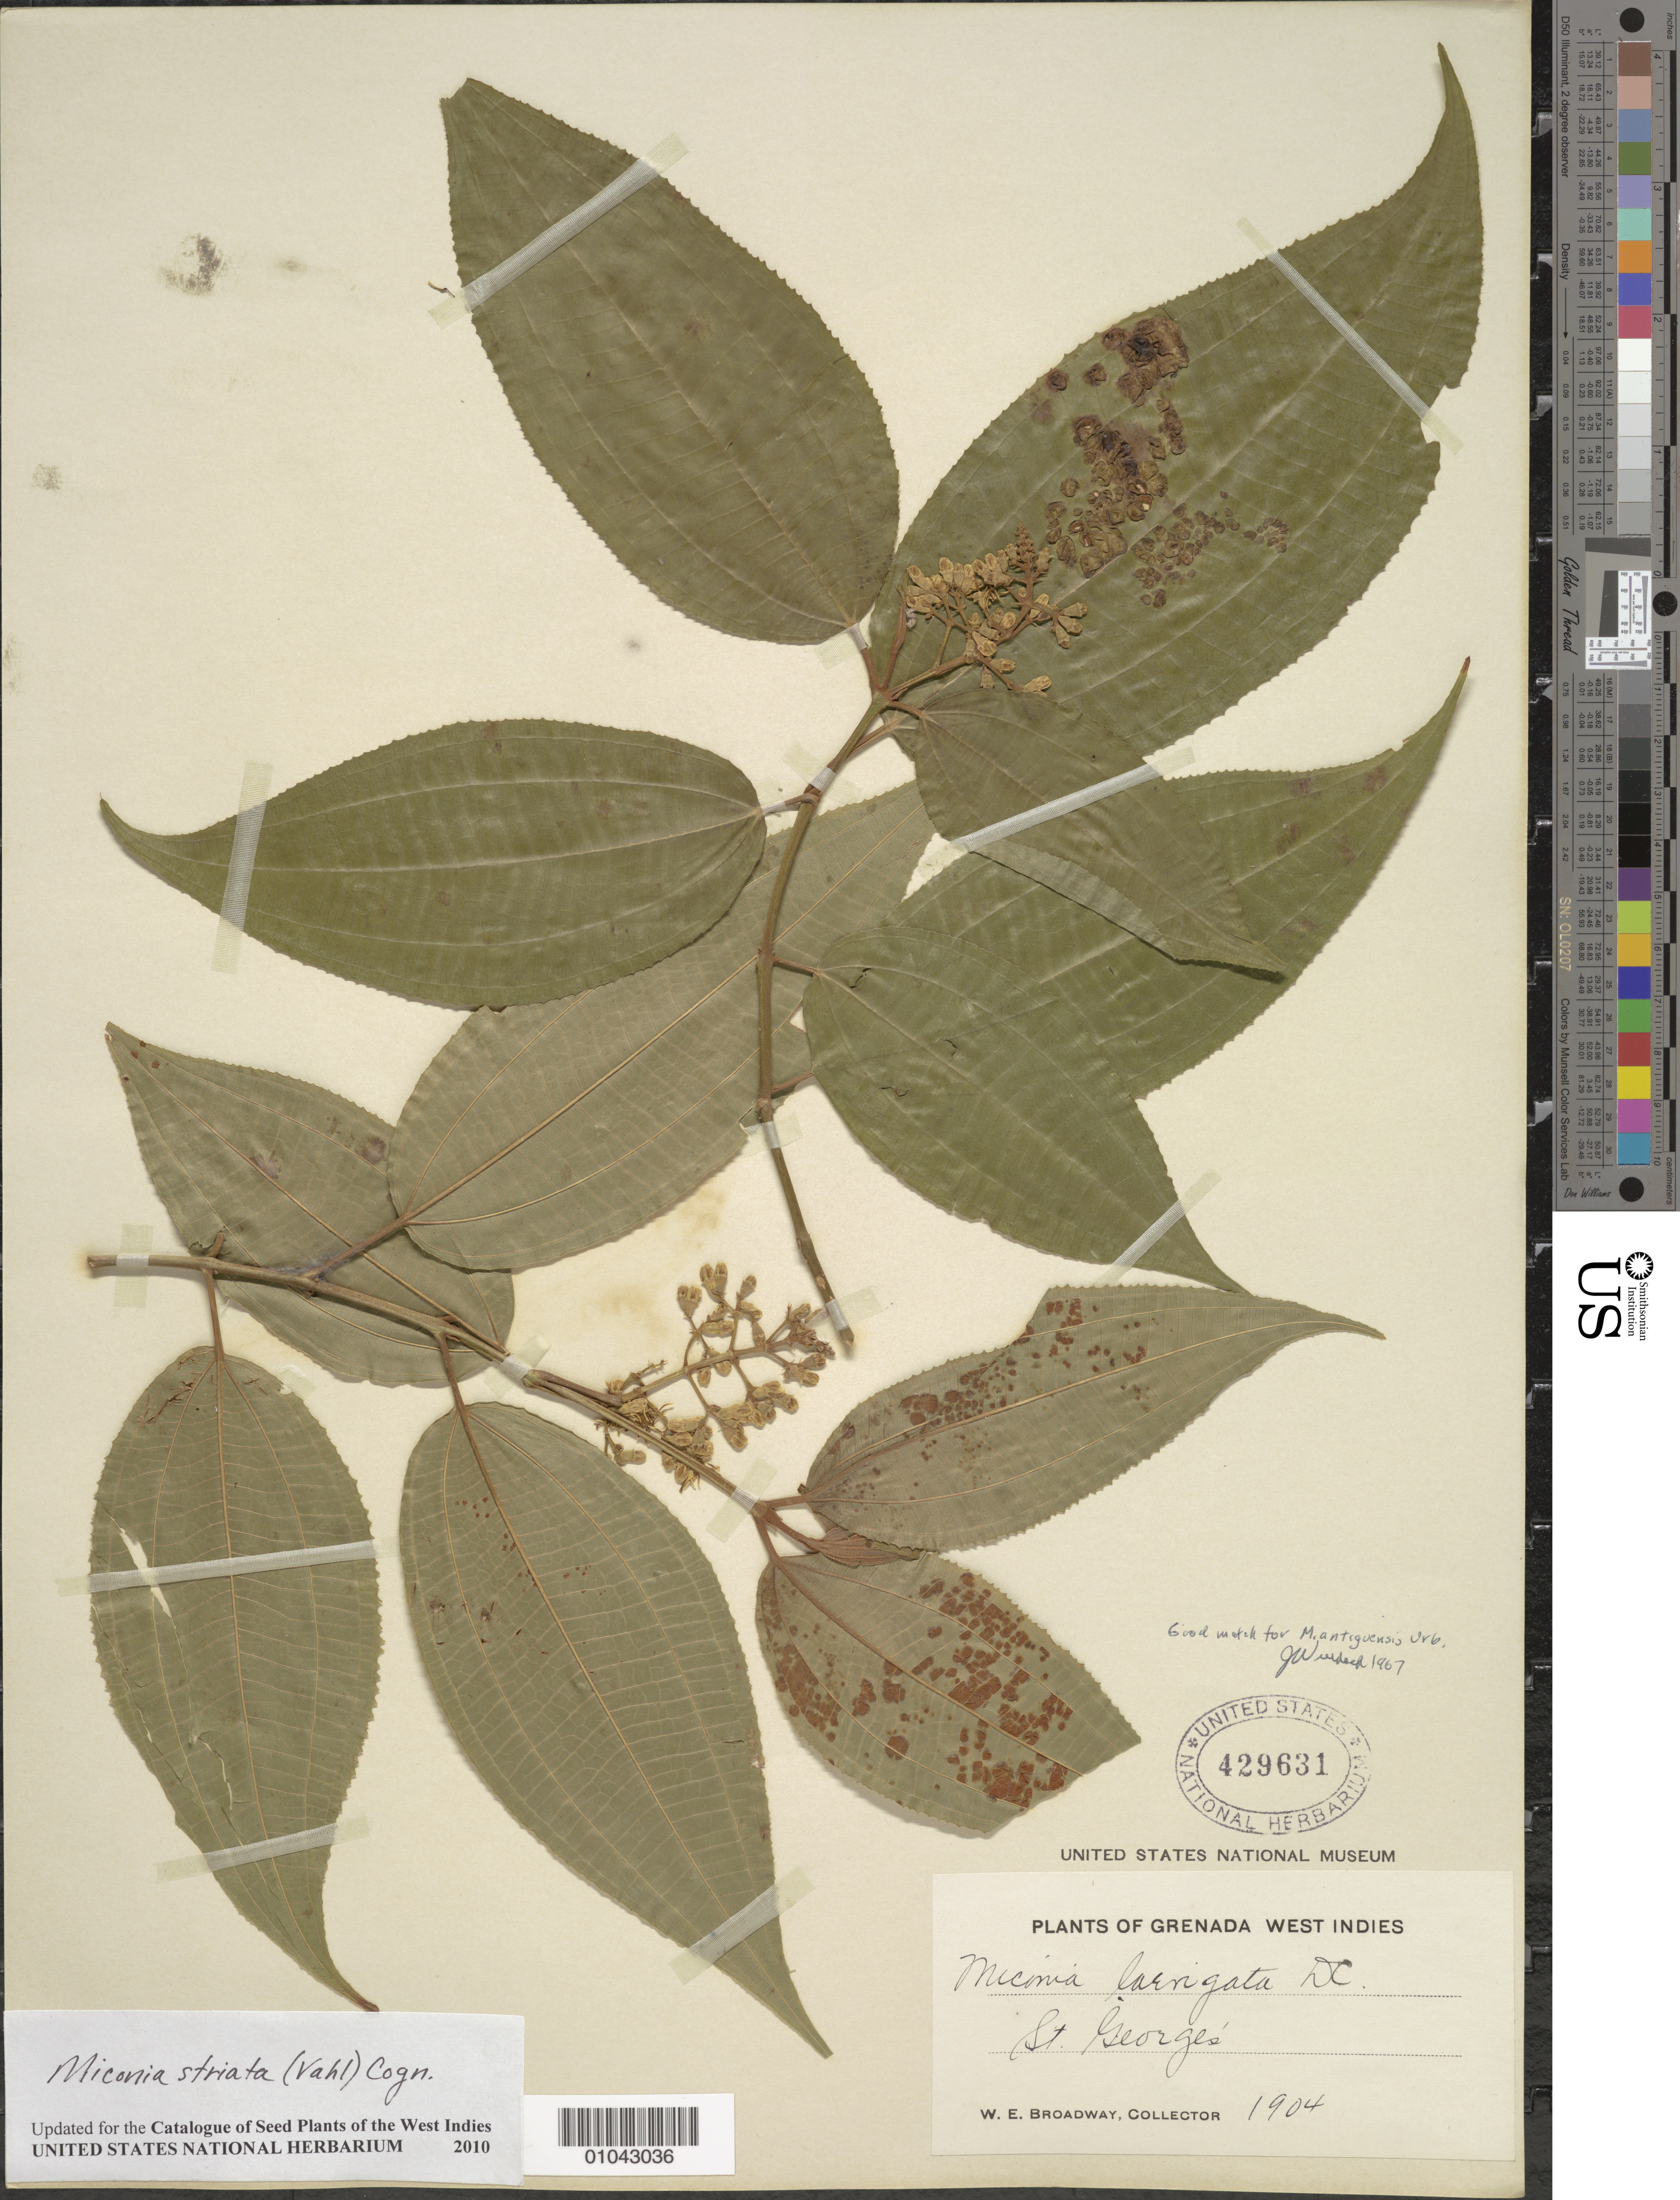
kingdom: Plantae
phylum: Tracheophyta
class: Magnoliopsida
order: Myrtales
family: Melastomataceae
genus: Miconia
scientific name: Miconia striata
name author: (Vahl) Cogn.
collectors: W. E. Broadway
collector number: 1904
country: Grenada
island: Grenada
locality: St. Georges'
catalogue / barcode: US 429631